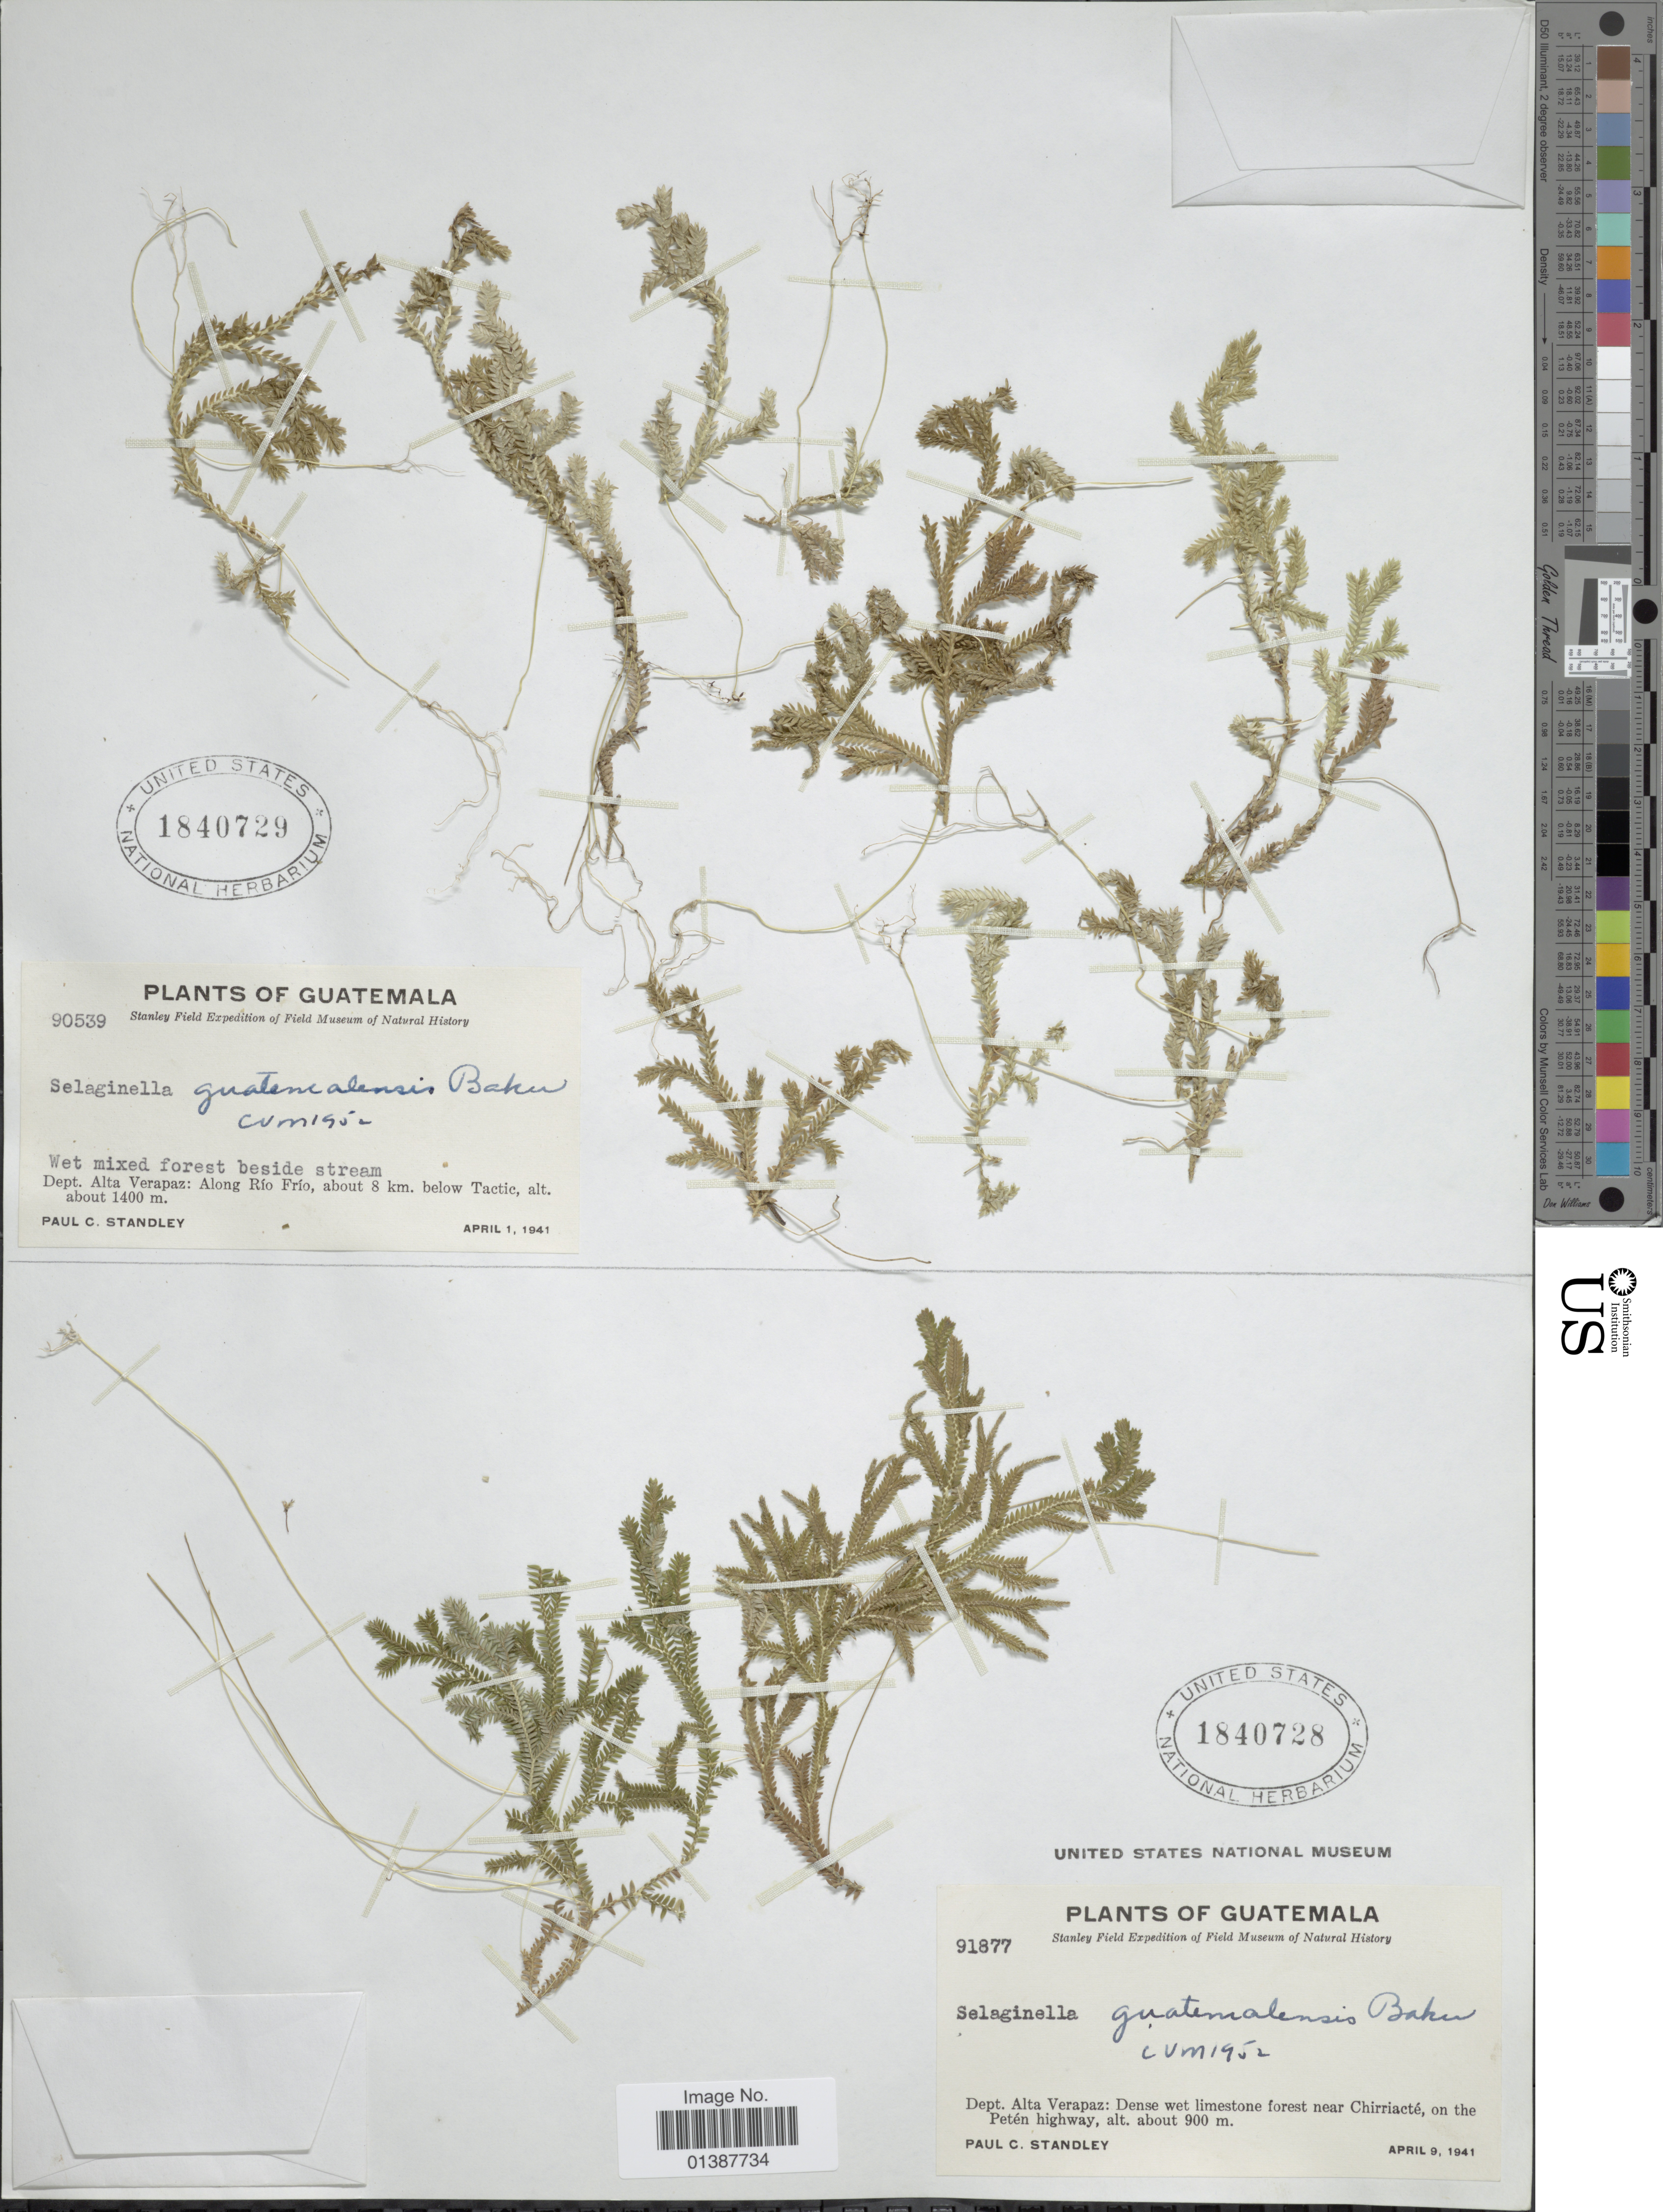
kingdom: Plantae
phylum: Tracheophyta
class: Lycopodiopsida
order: Selaginellales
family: Selaginellaceae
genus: Selaginella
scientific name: Selaginella guatemalensis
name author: Baker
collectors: P. C. Standley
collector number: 90539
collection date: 1941-04-01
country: Guatemala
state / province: Alta Verapaz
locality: Dept. Alta Verapaz: Along Río Frío, about 8 km below Tactic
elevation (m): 1400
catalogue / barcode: US 1840729-2